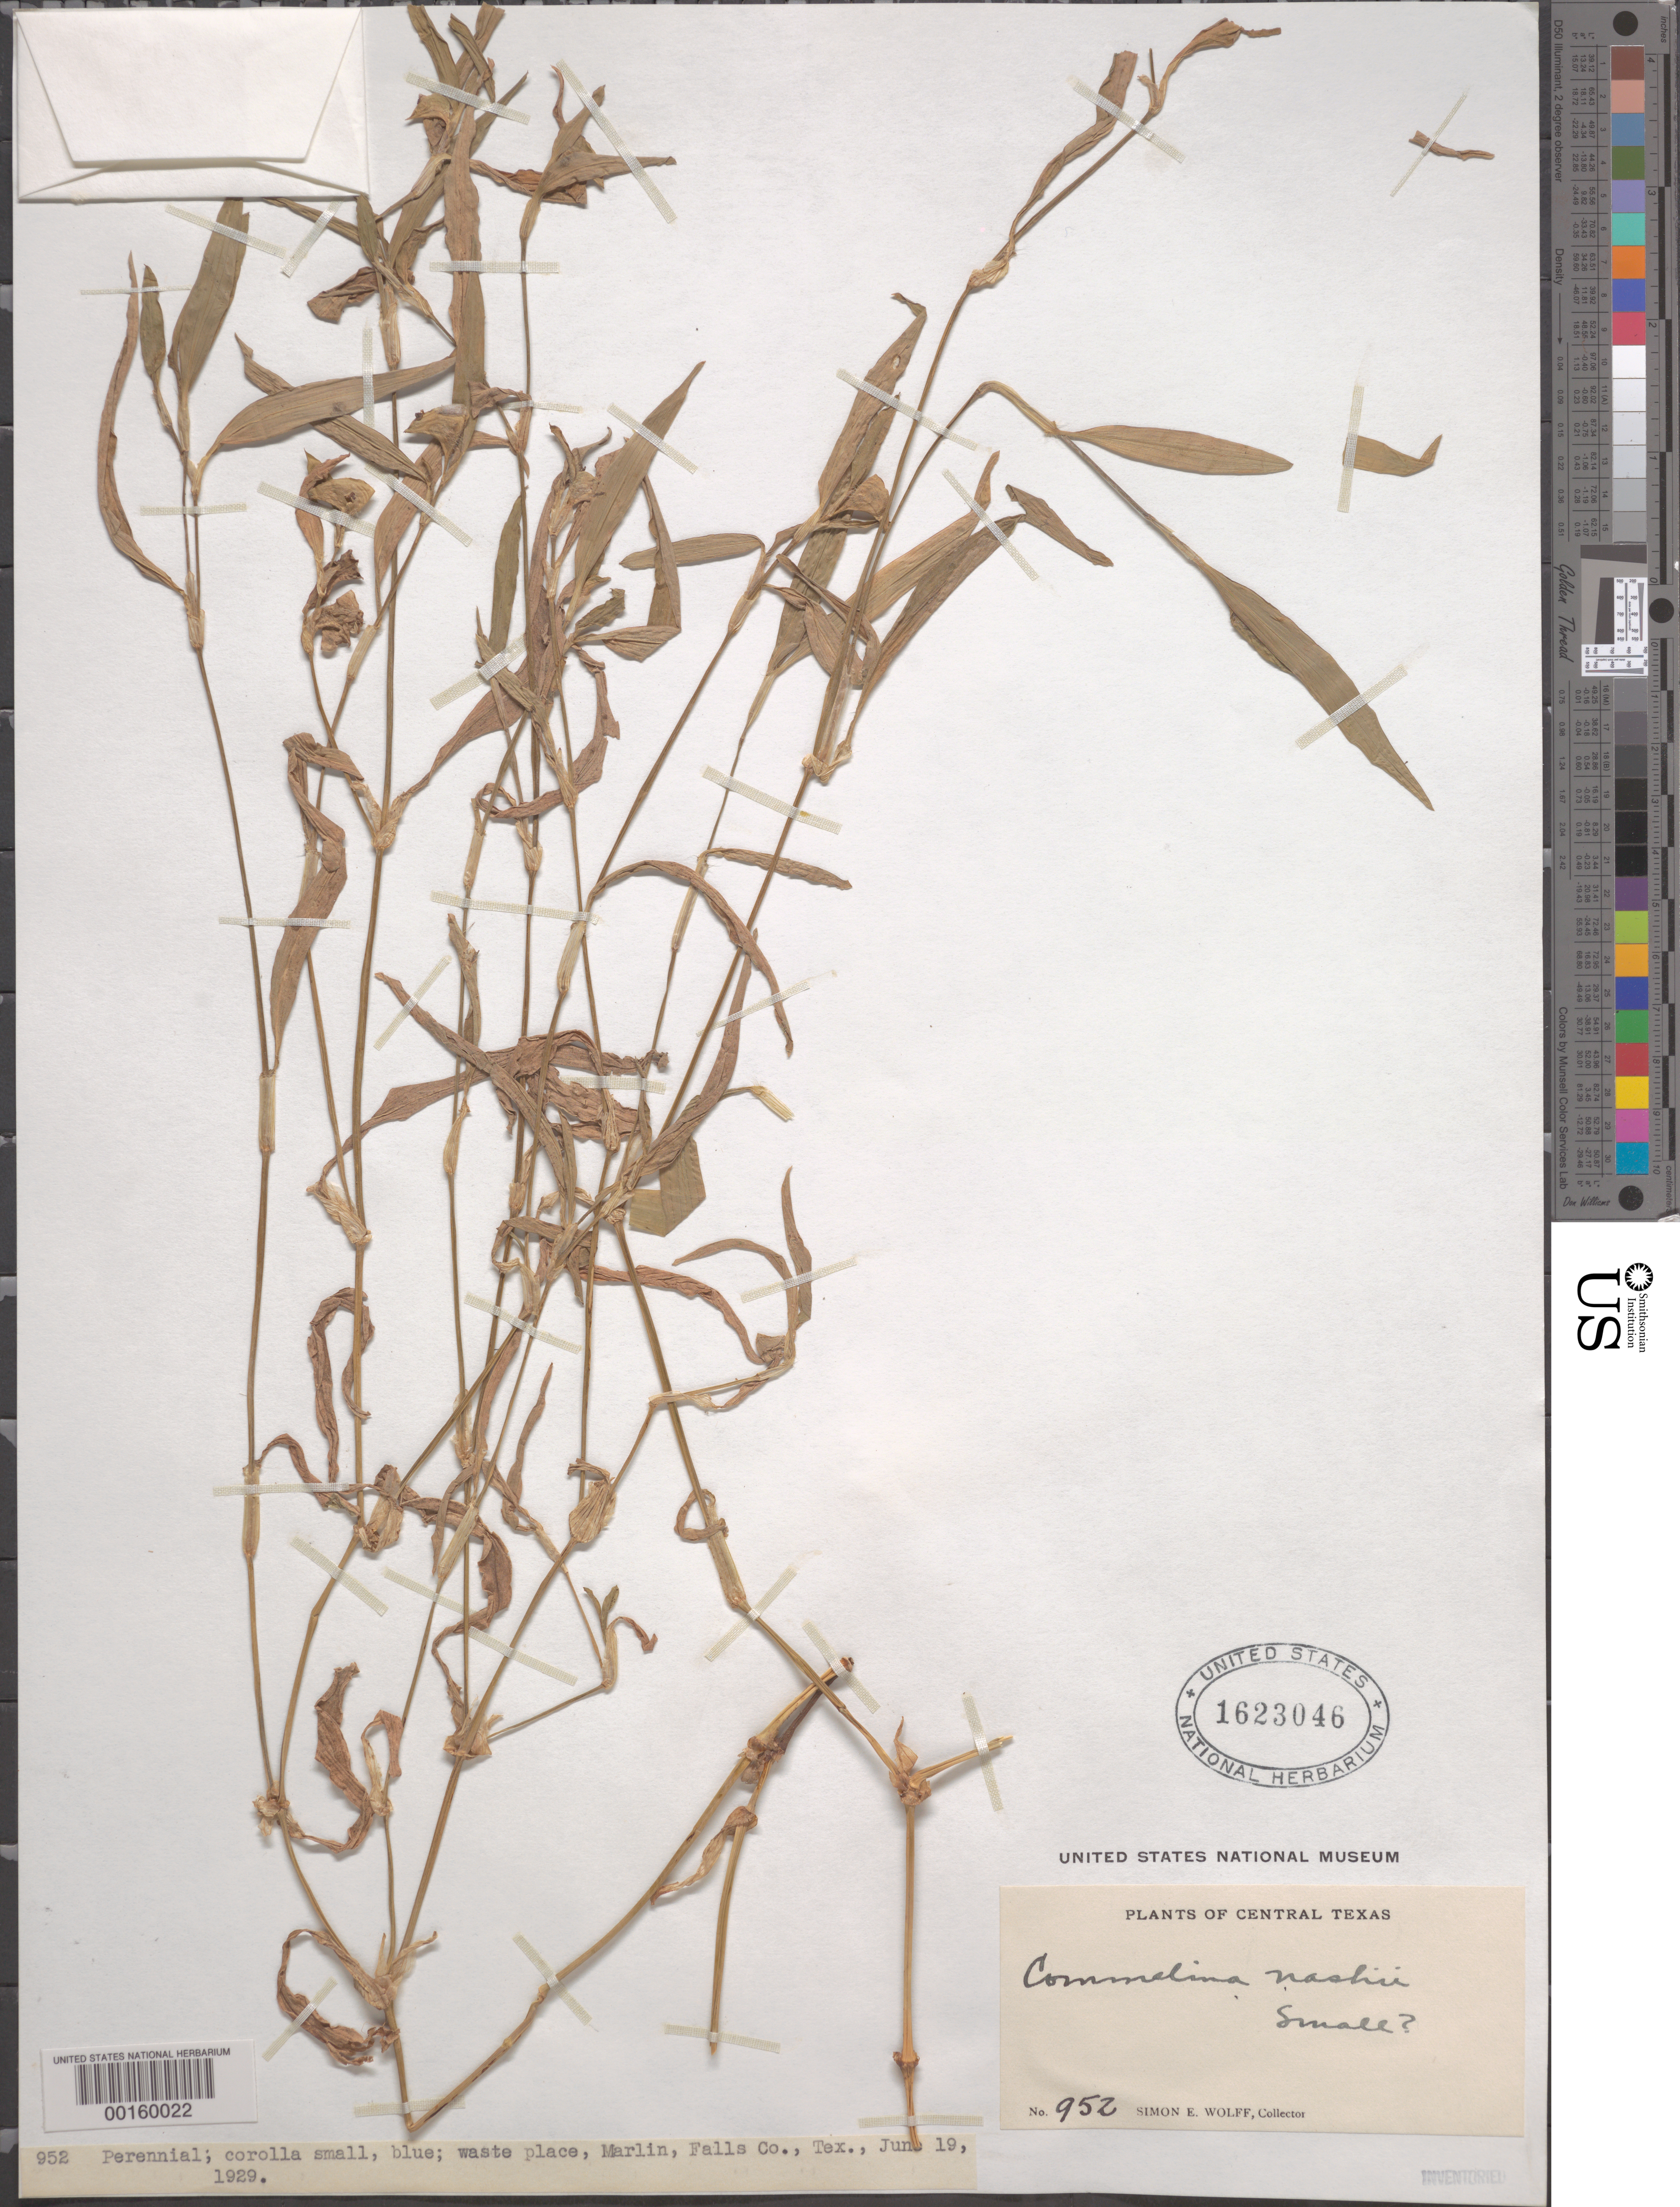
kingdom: Plantae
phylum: Tracheophyta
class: Liliopsida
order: Commelinales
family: Commelinaceae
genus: Commelina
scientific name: Commelina erecta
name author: L.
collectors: S. E. Wolff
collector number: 952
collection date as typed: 19 Jun 1929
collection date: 1929-06-19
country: United States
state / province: Texas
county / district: Falls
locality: Marlin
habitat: Waste place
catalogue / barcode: US 1623046